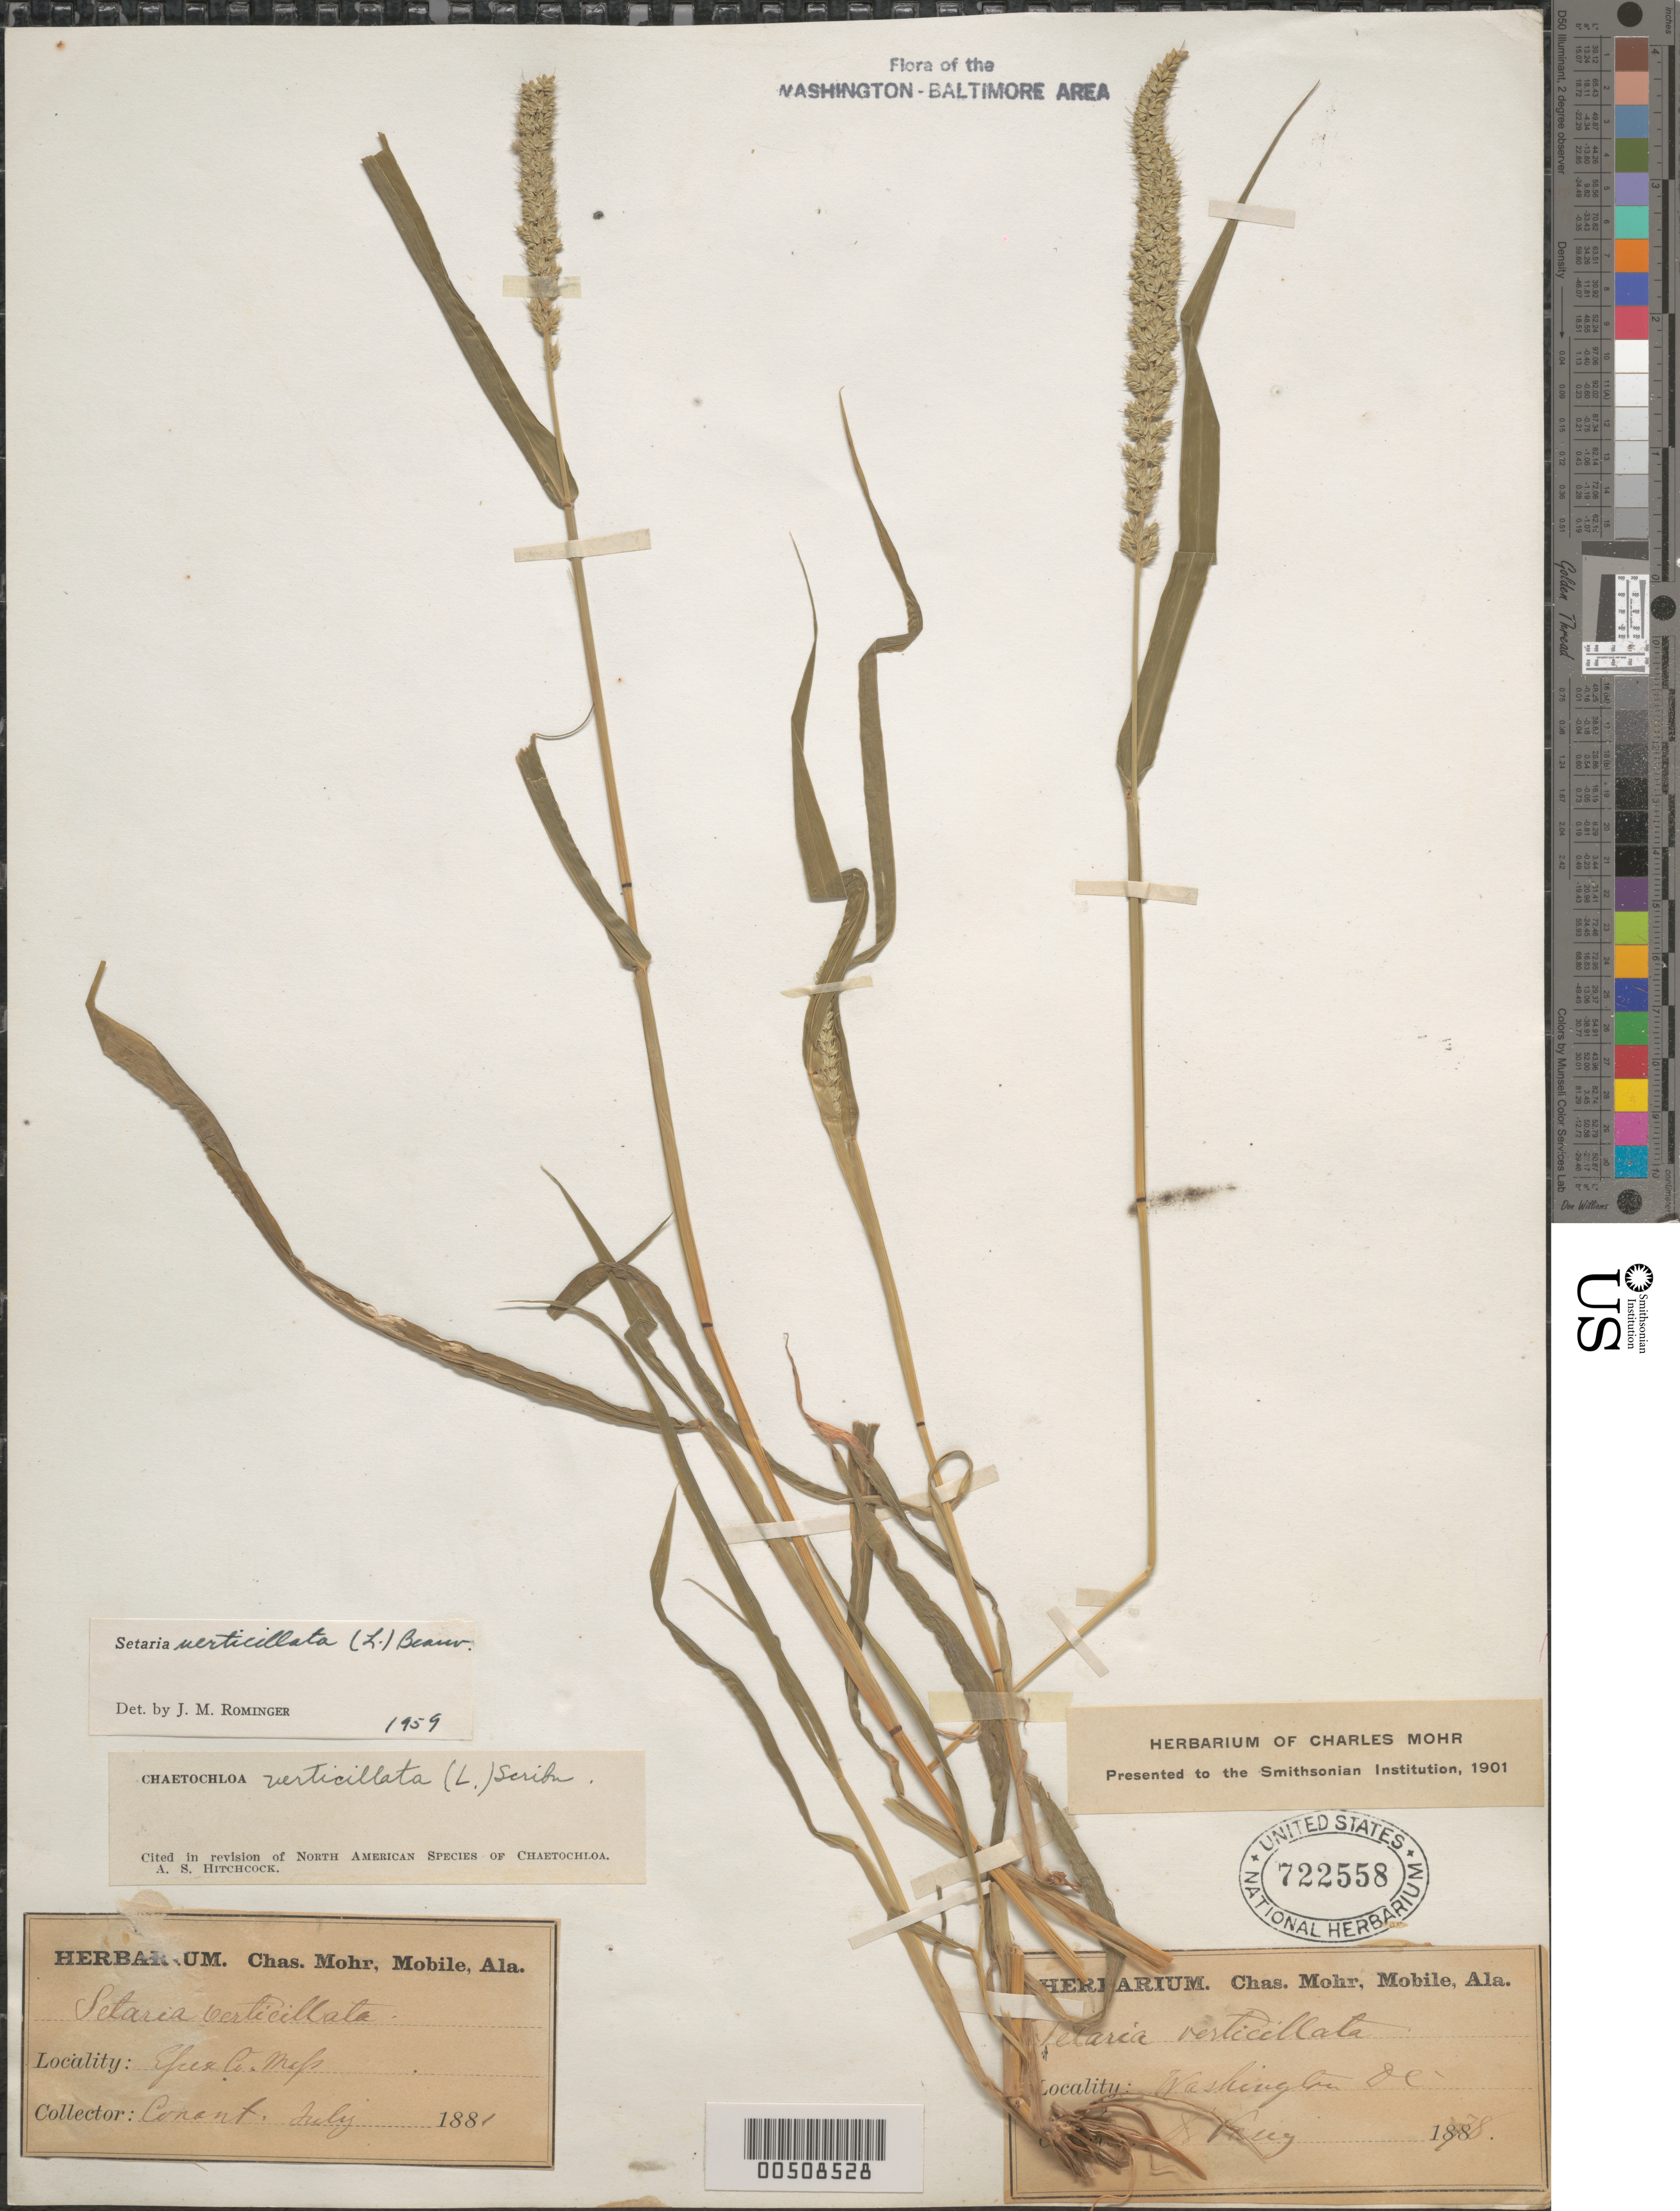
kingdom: Plantae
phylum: Tracheophyta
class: Liliopsida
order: Poales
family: Poaceae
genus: Setaria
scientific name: Setaria verticillata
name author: (L.) P. Beauv.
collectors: G. Vasey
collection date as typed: Jul 1878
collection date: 1878-07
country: United States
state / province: District of Columbia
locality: Washington DC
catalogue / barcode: US 722558